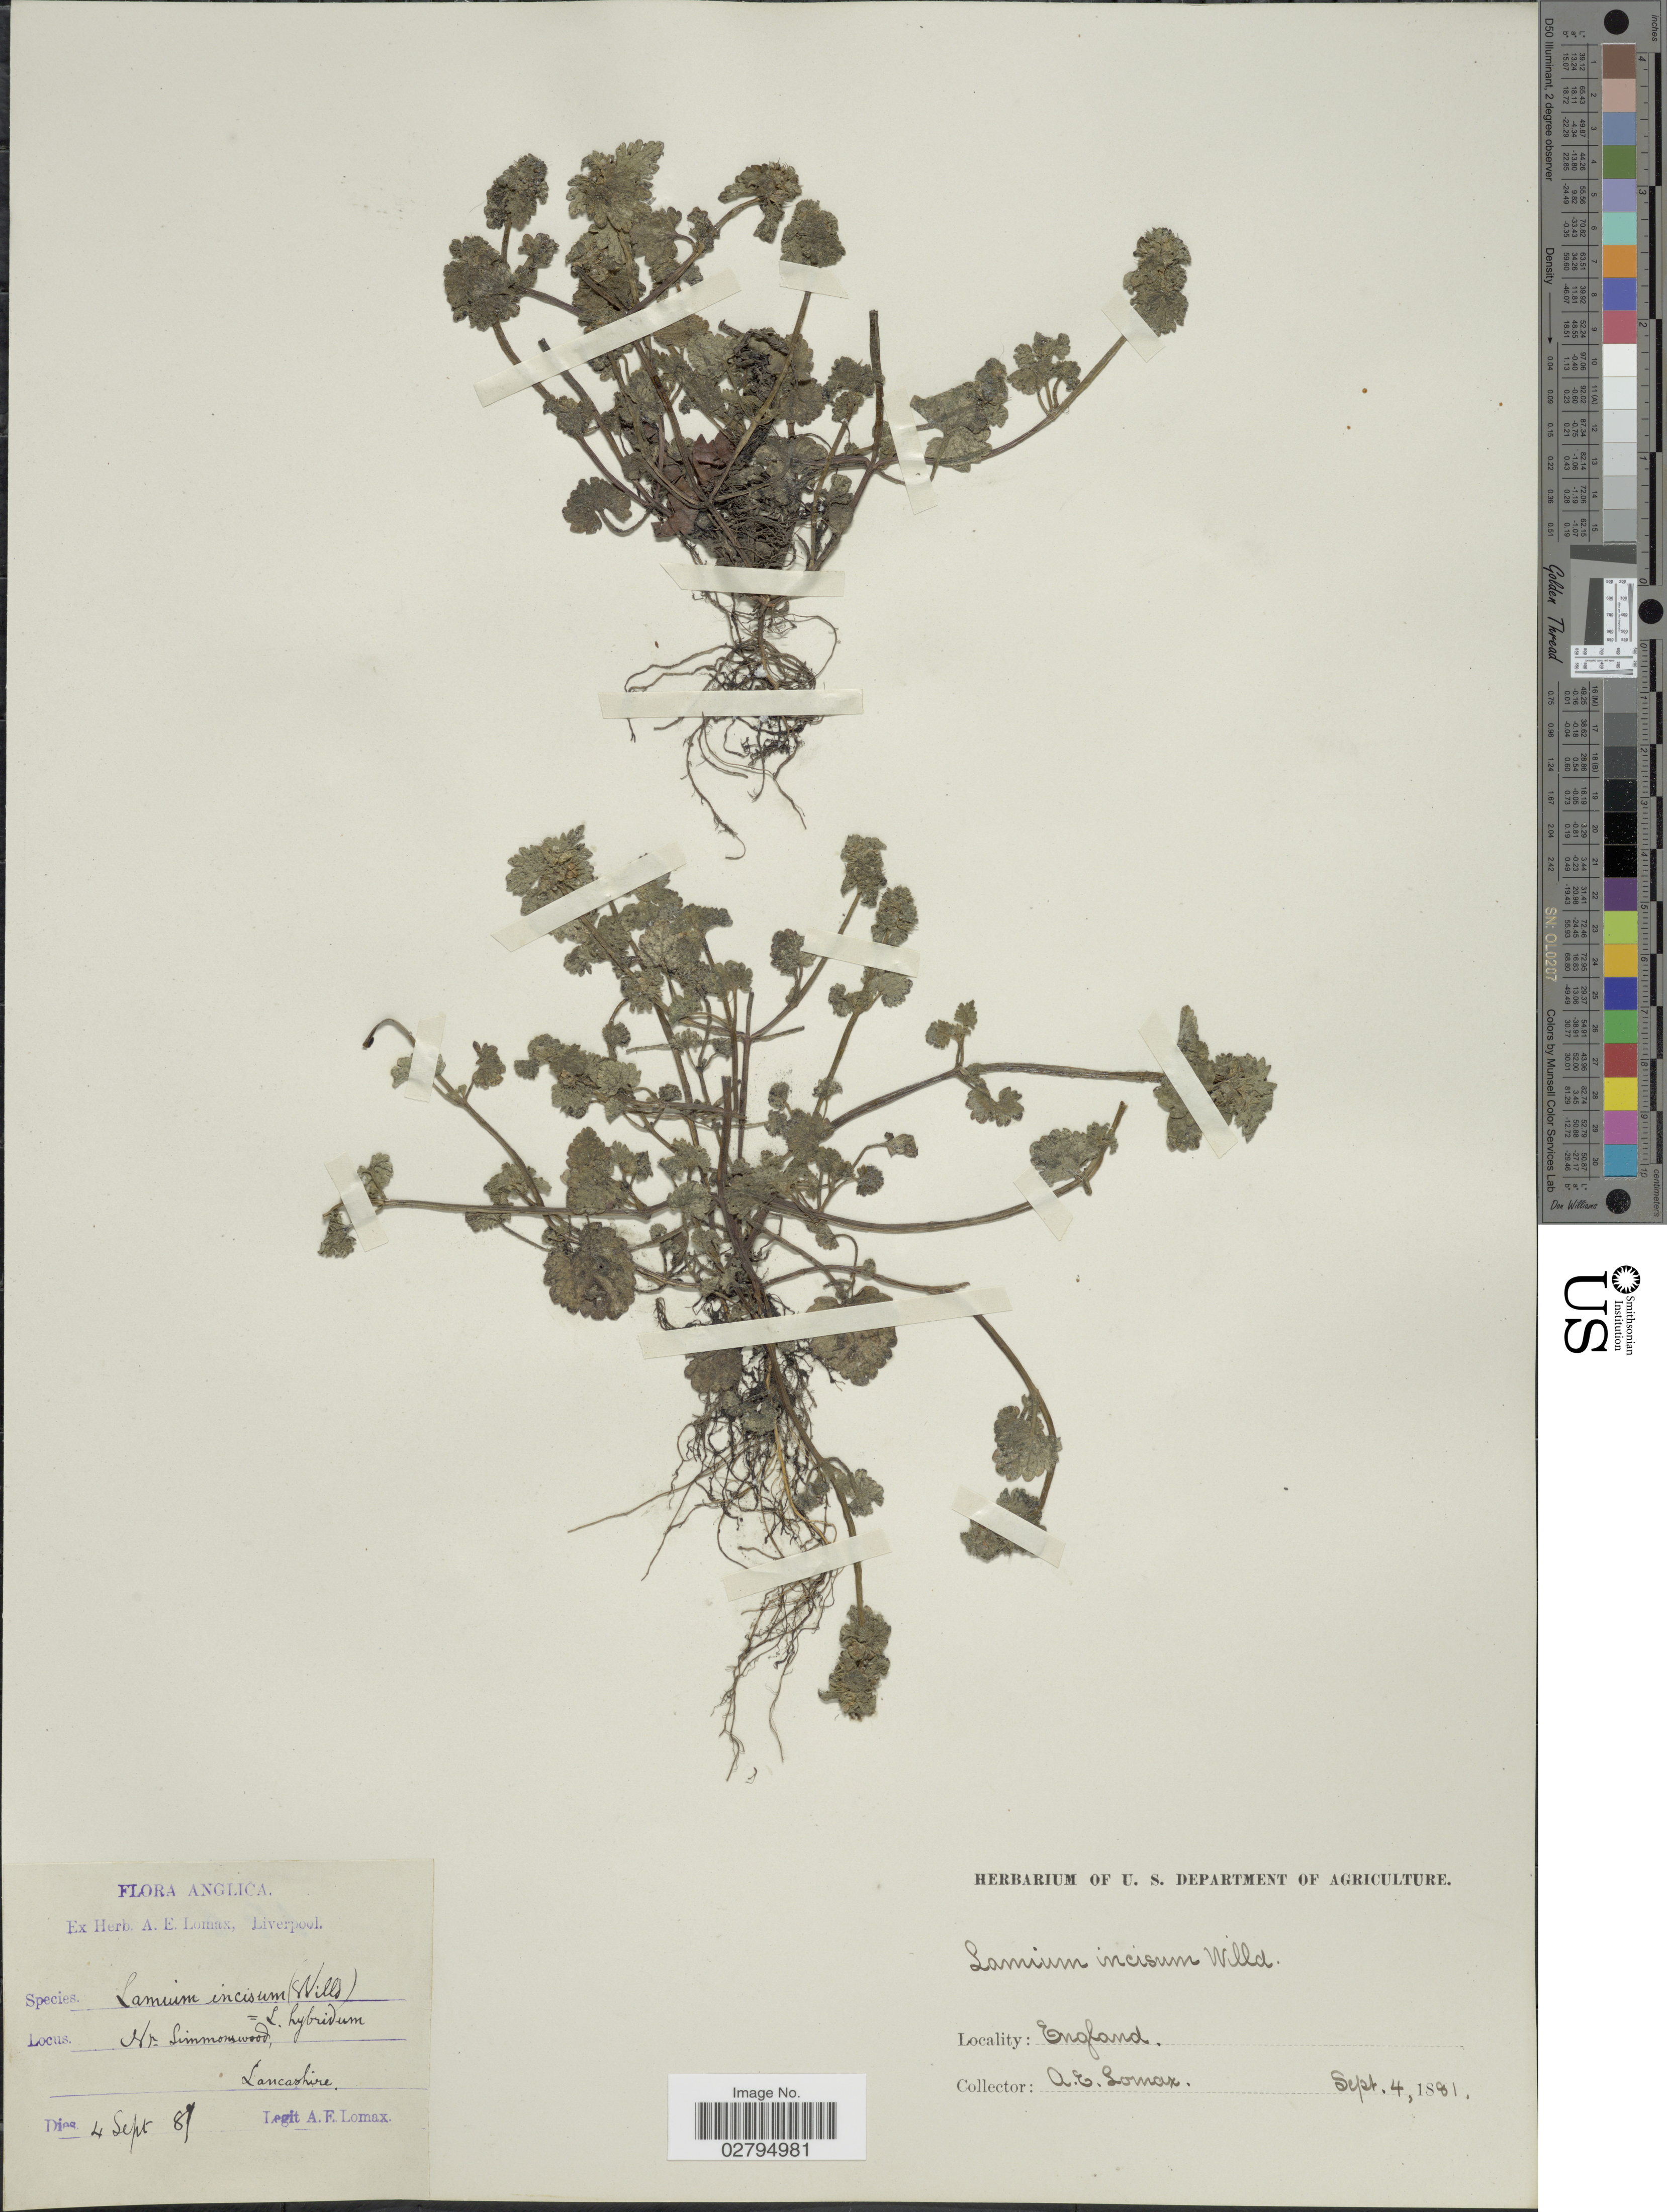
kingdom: Plantae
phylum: Tracheophyta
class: Magnoliopsida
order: Lamiales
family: Lamiaceae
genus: Lamium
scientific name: Lamium hybridum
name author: Vill.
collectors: A. Lomax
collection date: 1881-09-04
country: United Kingdom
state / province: England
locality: Anglica. Ht. Simmomwood, Lancashire.